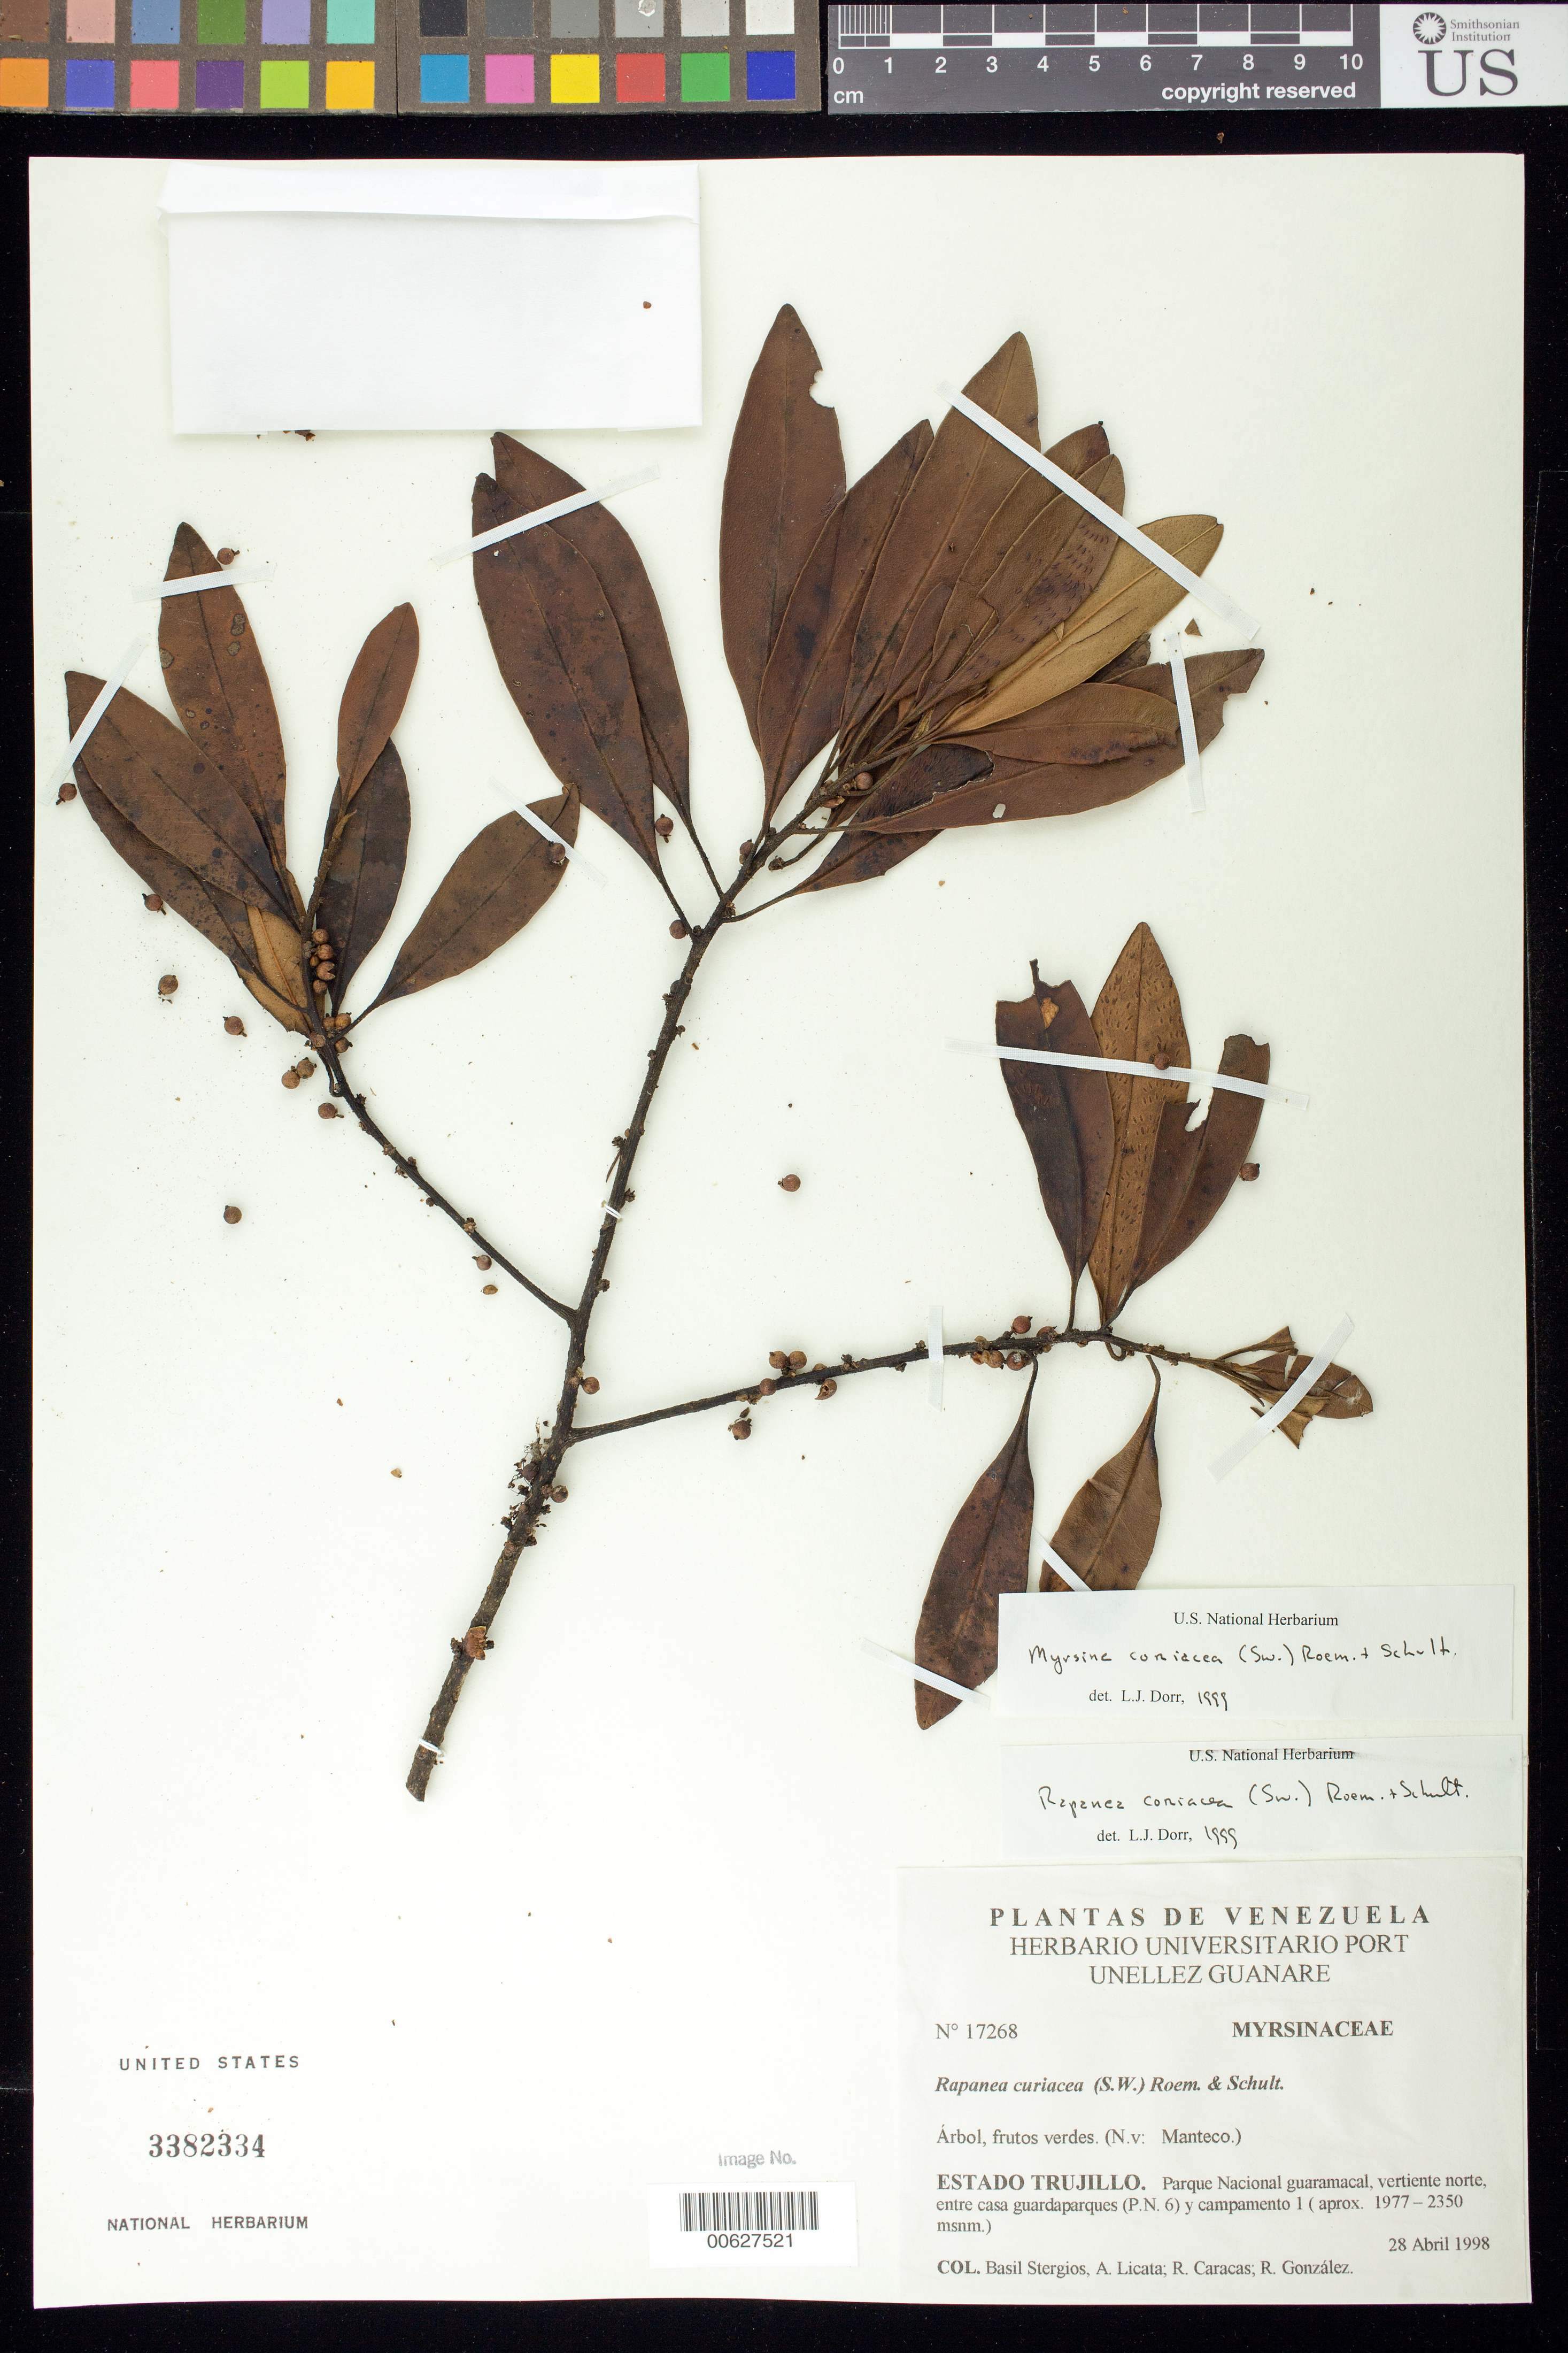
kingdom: Plantae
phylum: Tracheophyta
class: Magnoliopsida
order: Ericales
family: Primulaceae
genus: Myrsine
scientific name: Myrsine coriacea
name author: (Sw.) R. Br. ex Roem. & Schult.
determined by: Pipoly, J. J., III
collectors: B. G. Stergios, A. Licata, R. Caracas & R. González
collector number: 17268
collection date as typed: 28 Apr 1998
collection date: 1998-04-28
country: Venezuela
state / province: Trujillo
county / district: Boconó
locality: Parque Nacional Guaramacal, vertiente N, entre casa guardaparques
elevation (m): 1977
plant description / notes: Common name: Manteco; BRIT, PORT, US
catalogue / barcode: US 3382334